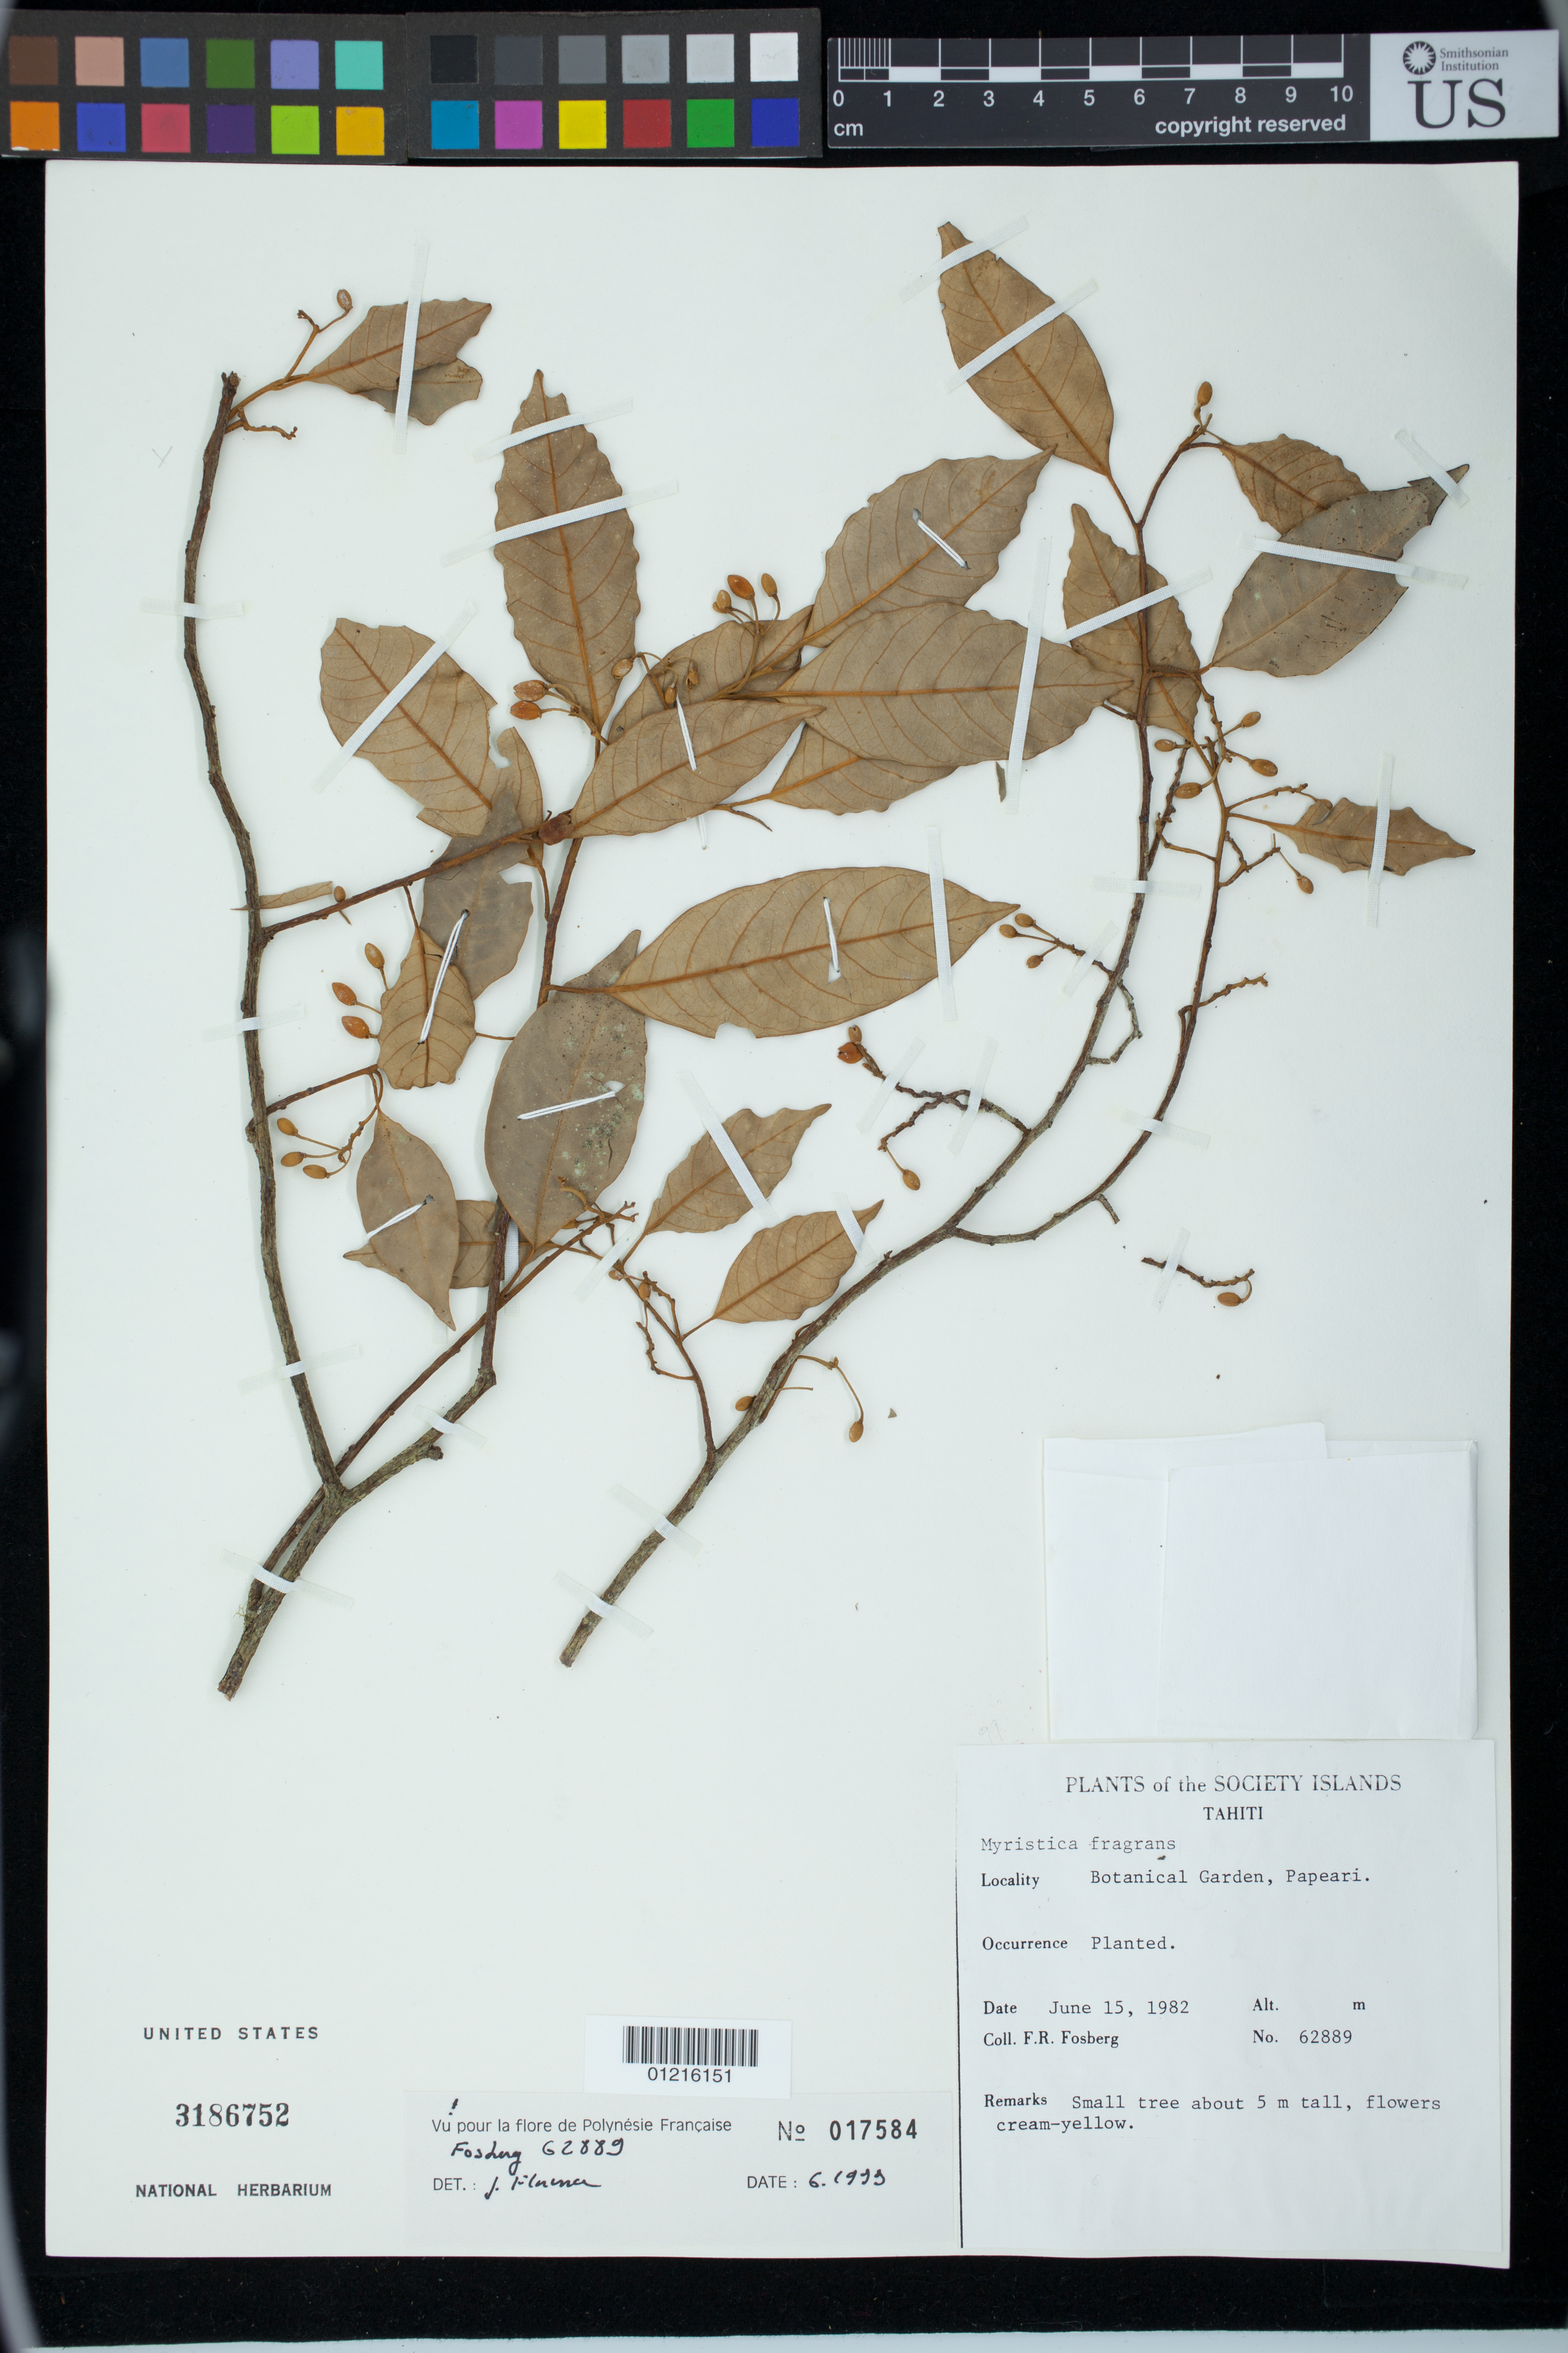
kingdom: Plantae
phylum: Tracheophyta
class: Magnoliopsida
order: Magnoliales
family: Myristicaceae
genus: Myristica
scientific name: Myristica fragrans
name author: Houtt.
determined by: Florence, J.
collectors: F. R. Fosberg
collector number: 62889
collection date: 1982-06-15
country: French Polynesia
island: Tahiti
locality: Botanical gardens Papeari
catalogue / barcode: US 3186752